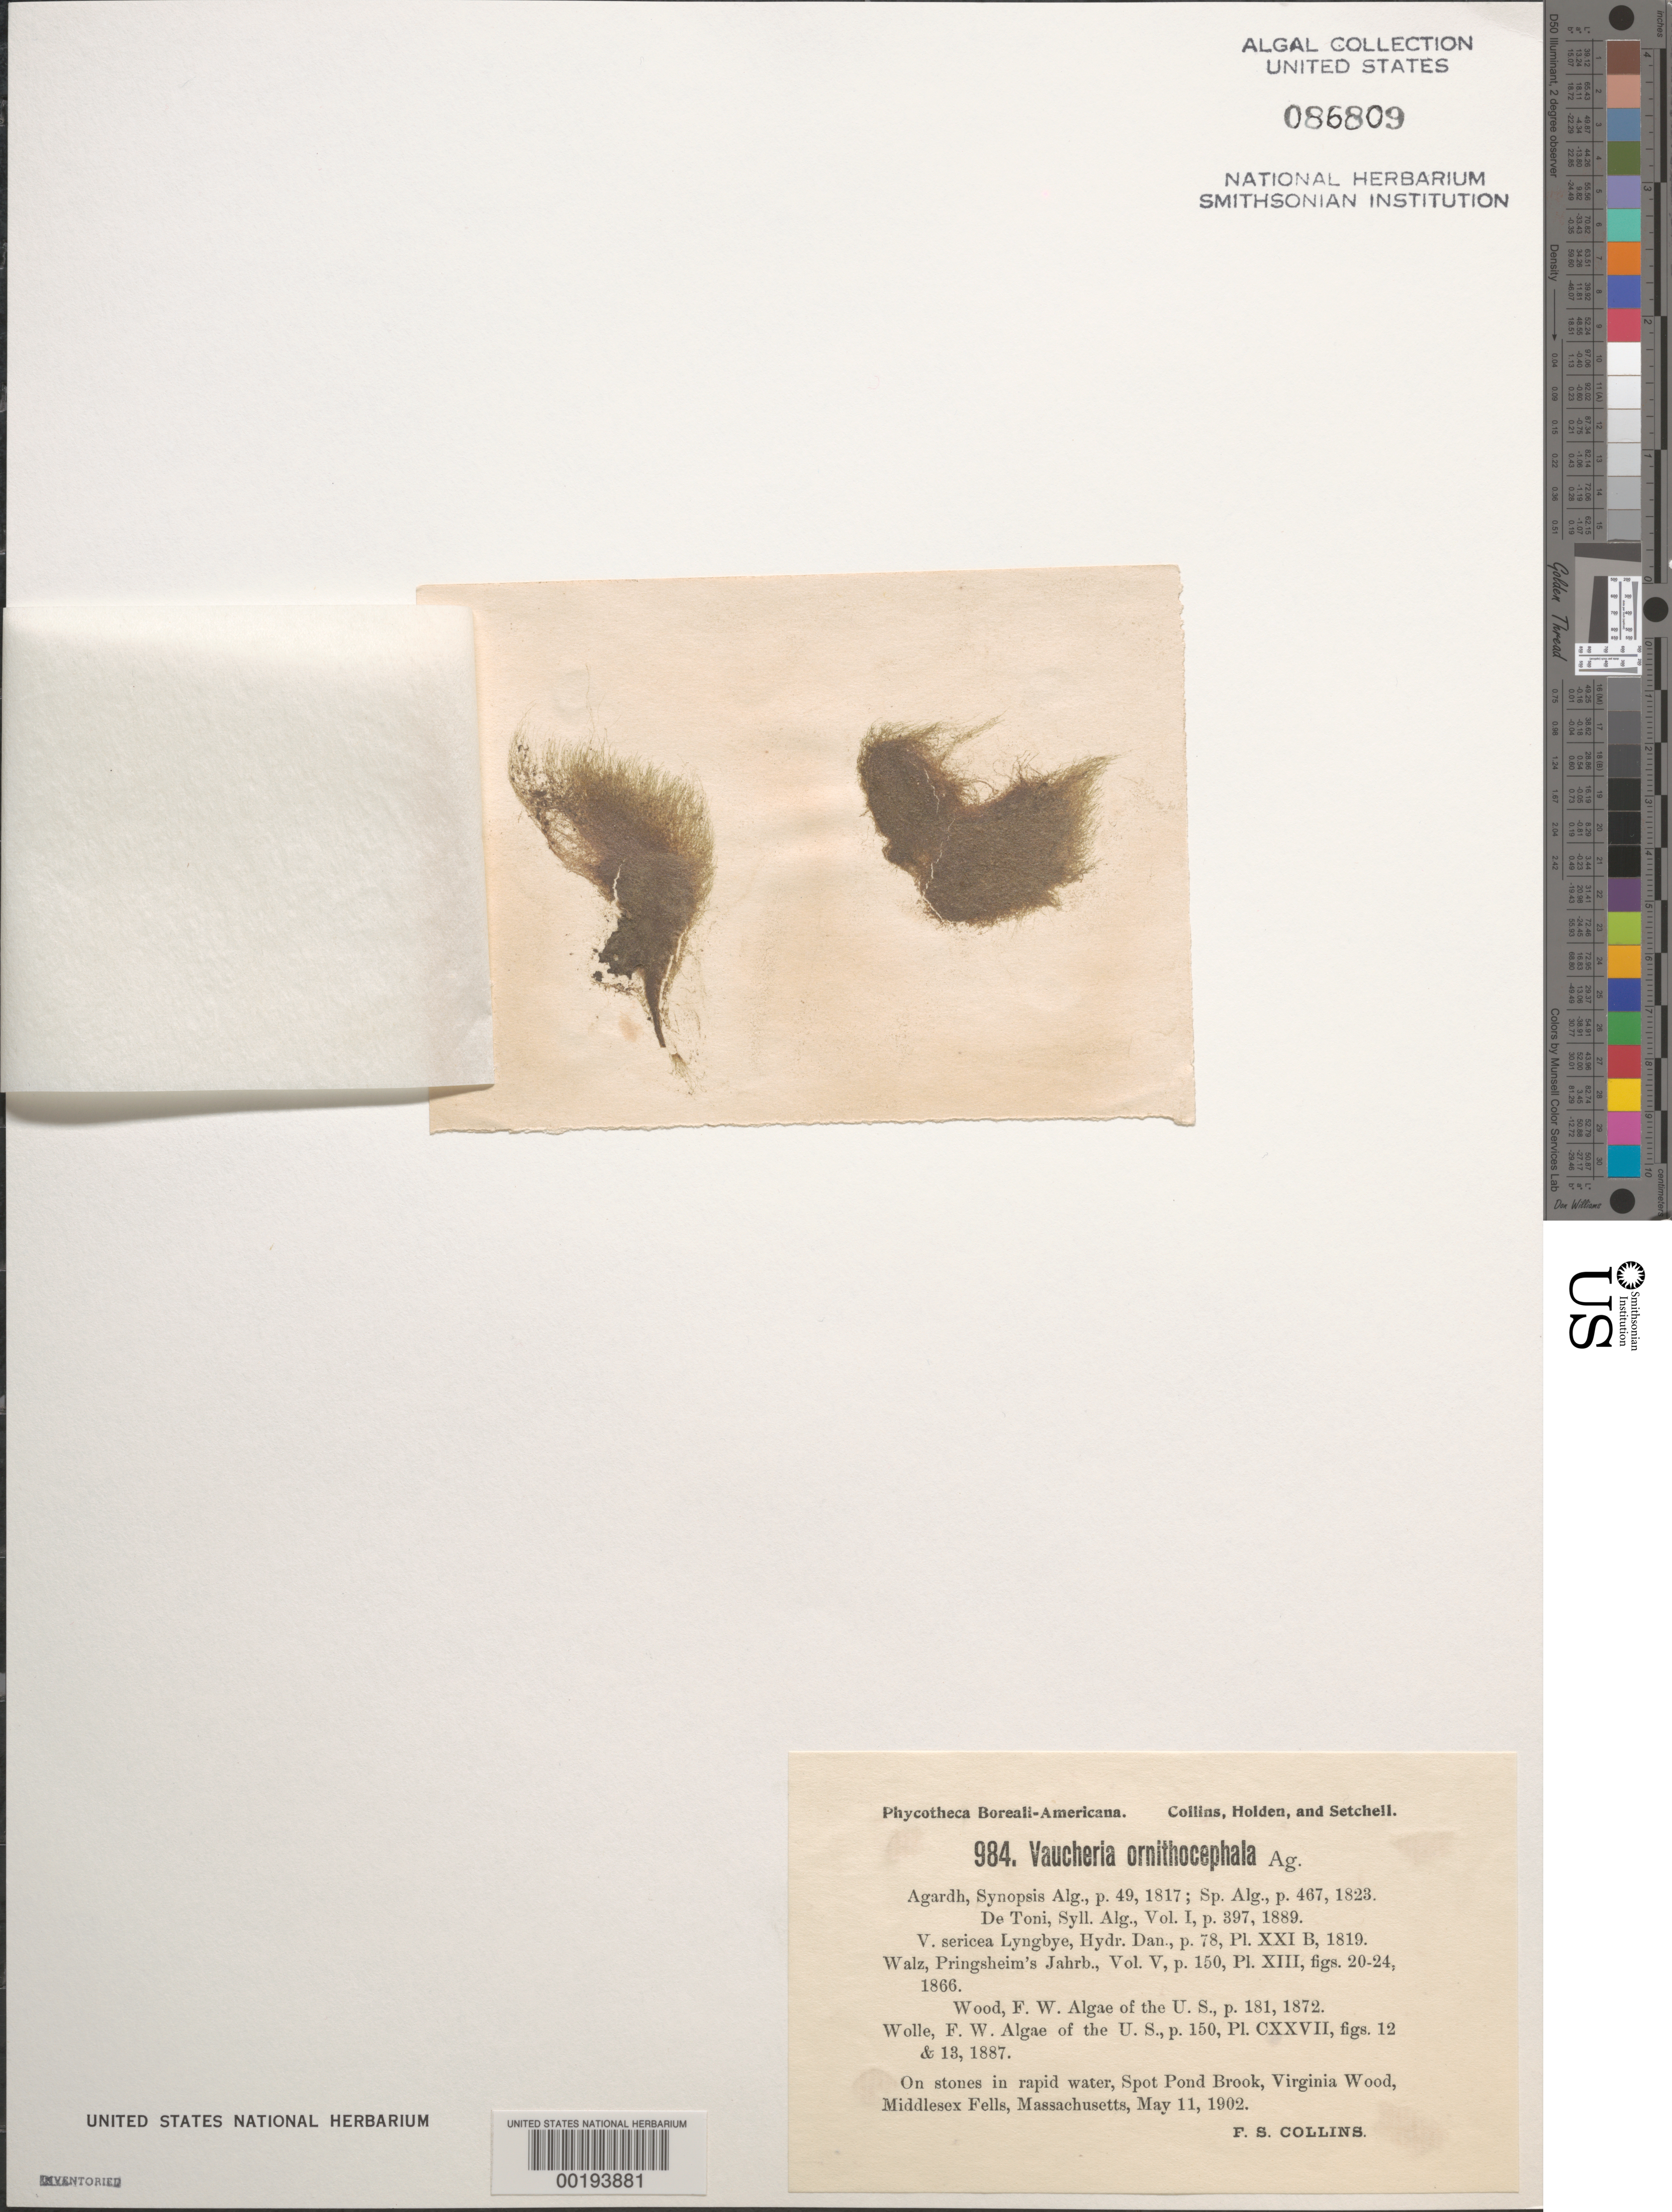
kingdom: Chromista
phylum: Ochrophyta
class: Xanthophyceae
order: Vaucheriales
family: Vaucheriaceae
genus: Vaucheria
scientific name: Vaucheria ornithocephala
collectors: F. Collins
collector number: PB-A 984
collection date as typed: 11 May 1902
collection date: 1902-05-11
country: United States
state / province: Massachusetts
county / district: Middlesex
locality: Middlesex Fells, Spot Pond Brook, Virginia Wood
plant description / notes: Collins, Holden & Setchell, Phycotheca Boreali-Americana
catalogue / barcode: US 86809